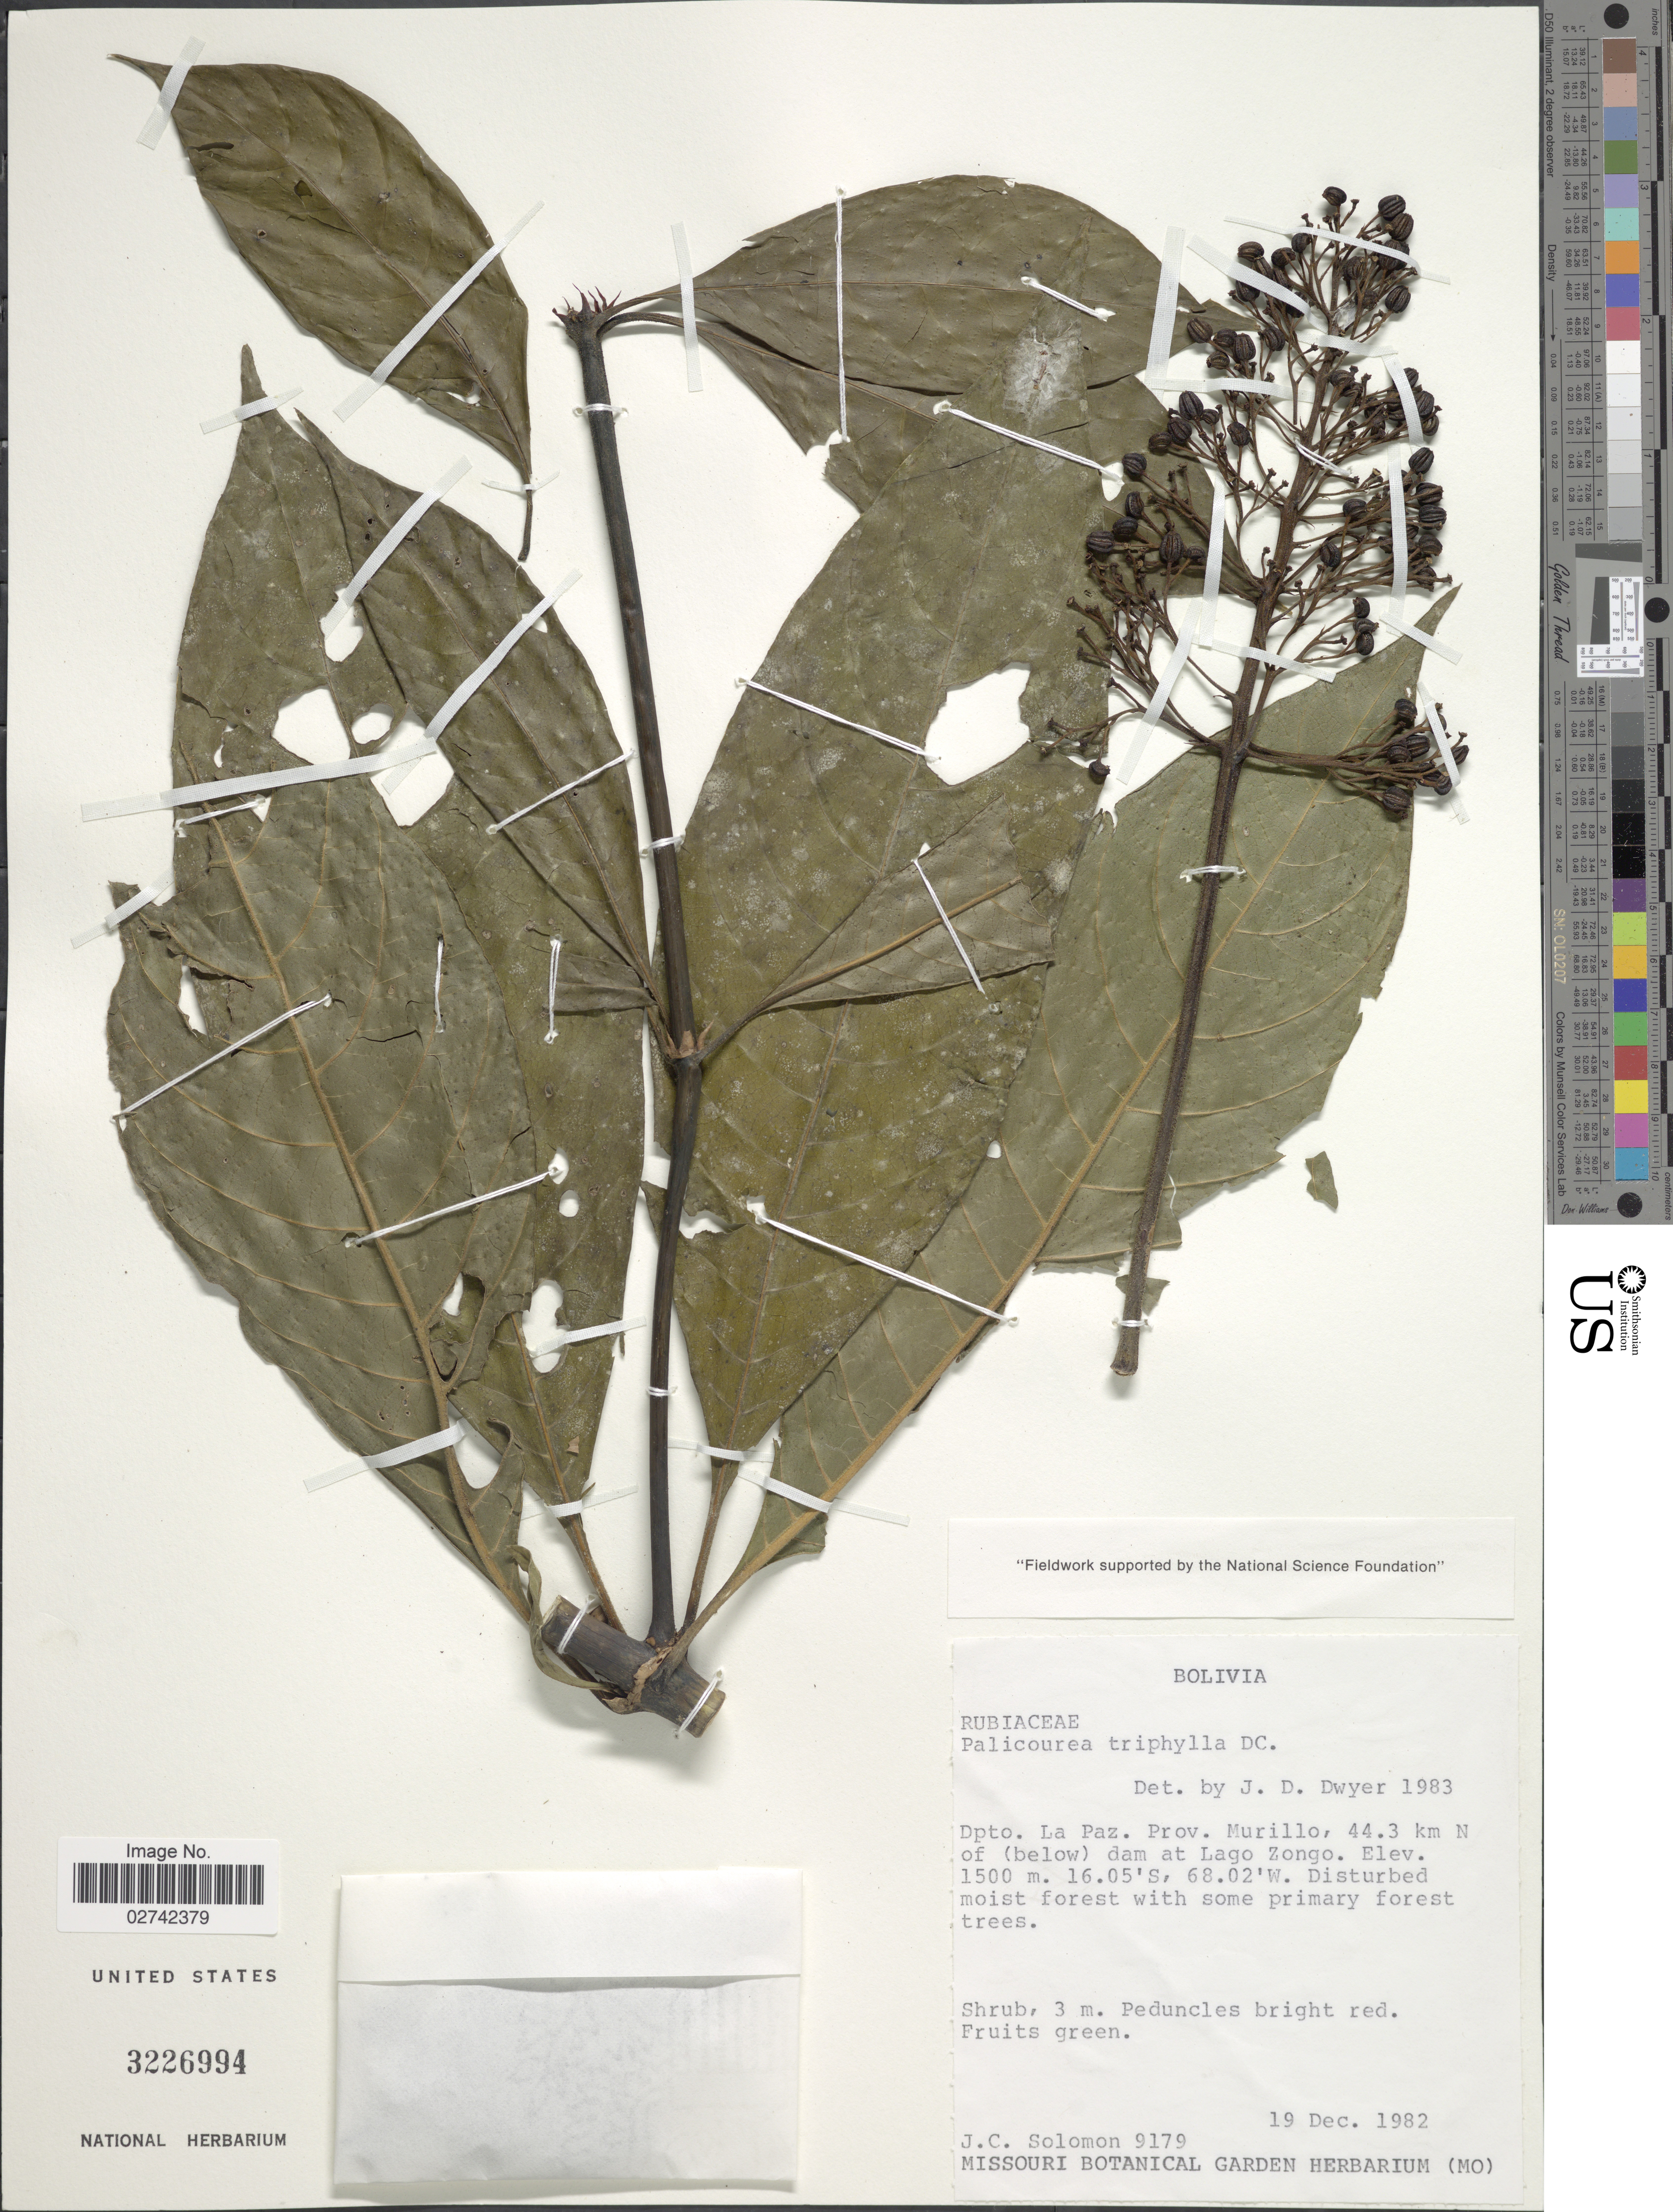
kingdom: Plantae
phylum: Tracheophyta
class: Magnoliopsida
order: Gentianales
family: Rubiaceae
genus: Palicourea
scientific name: Palicourea triphylla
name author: DC.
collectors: J. C. Solomon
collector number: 9179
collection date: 1982-12-19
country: Bolivia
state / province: La Paz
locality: Prov. Murillo, 44.3 km N of (below) dam at Lago Zongo.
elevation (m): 1500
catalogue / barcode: US 3226994